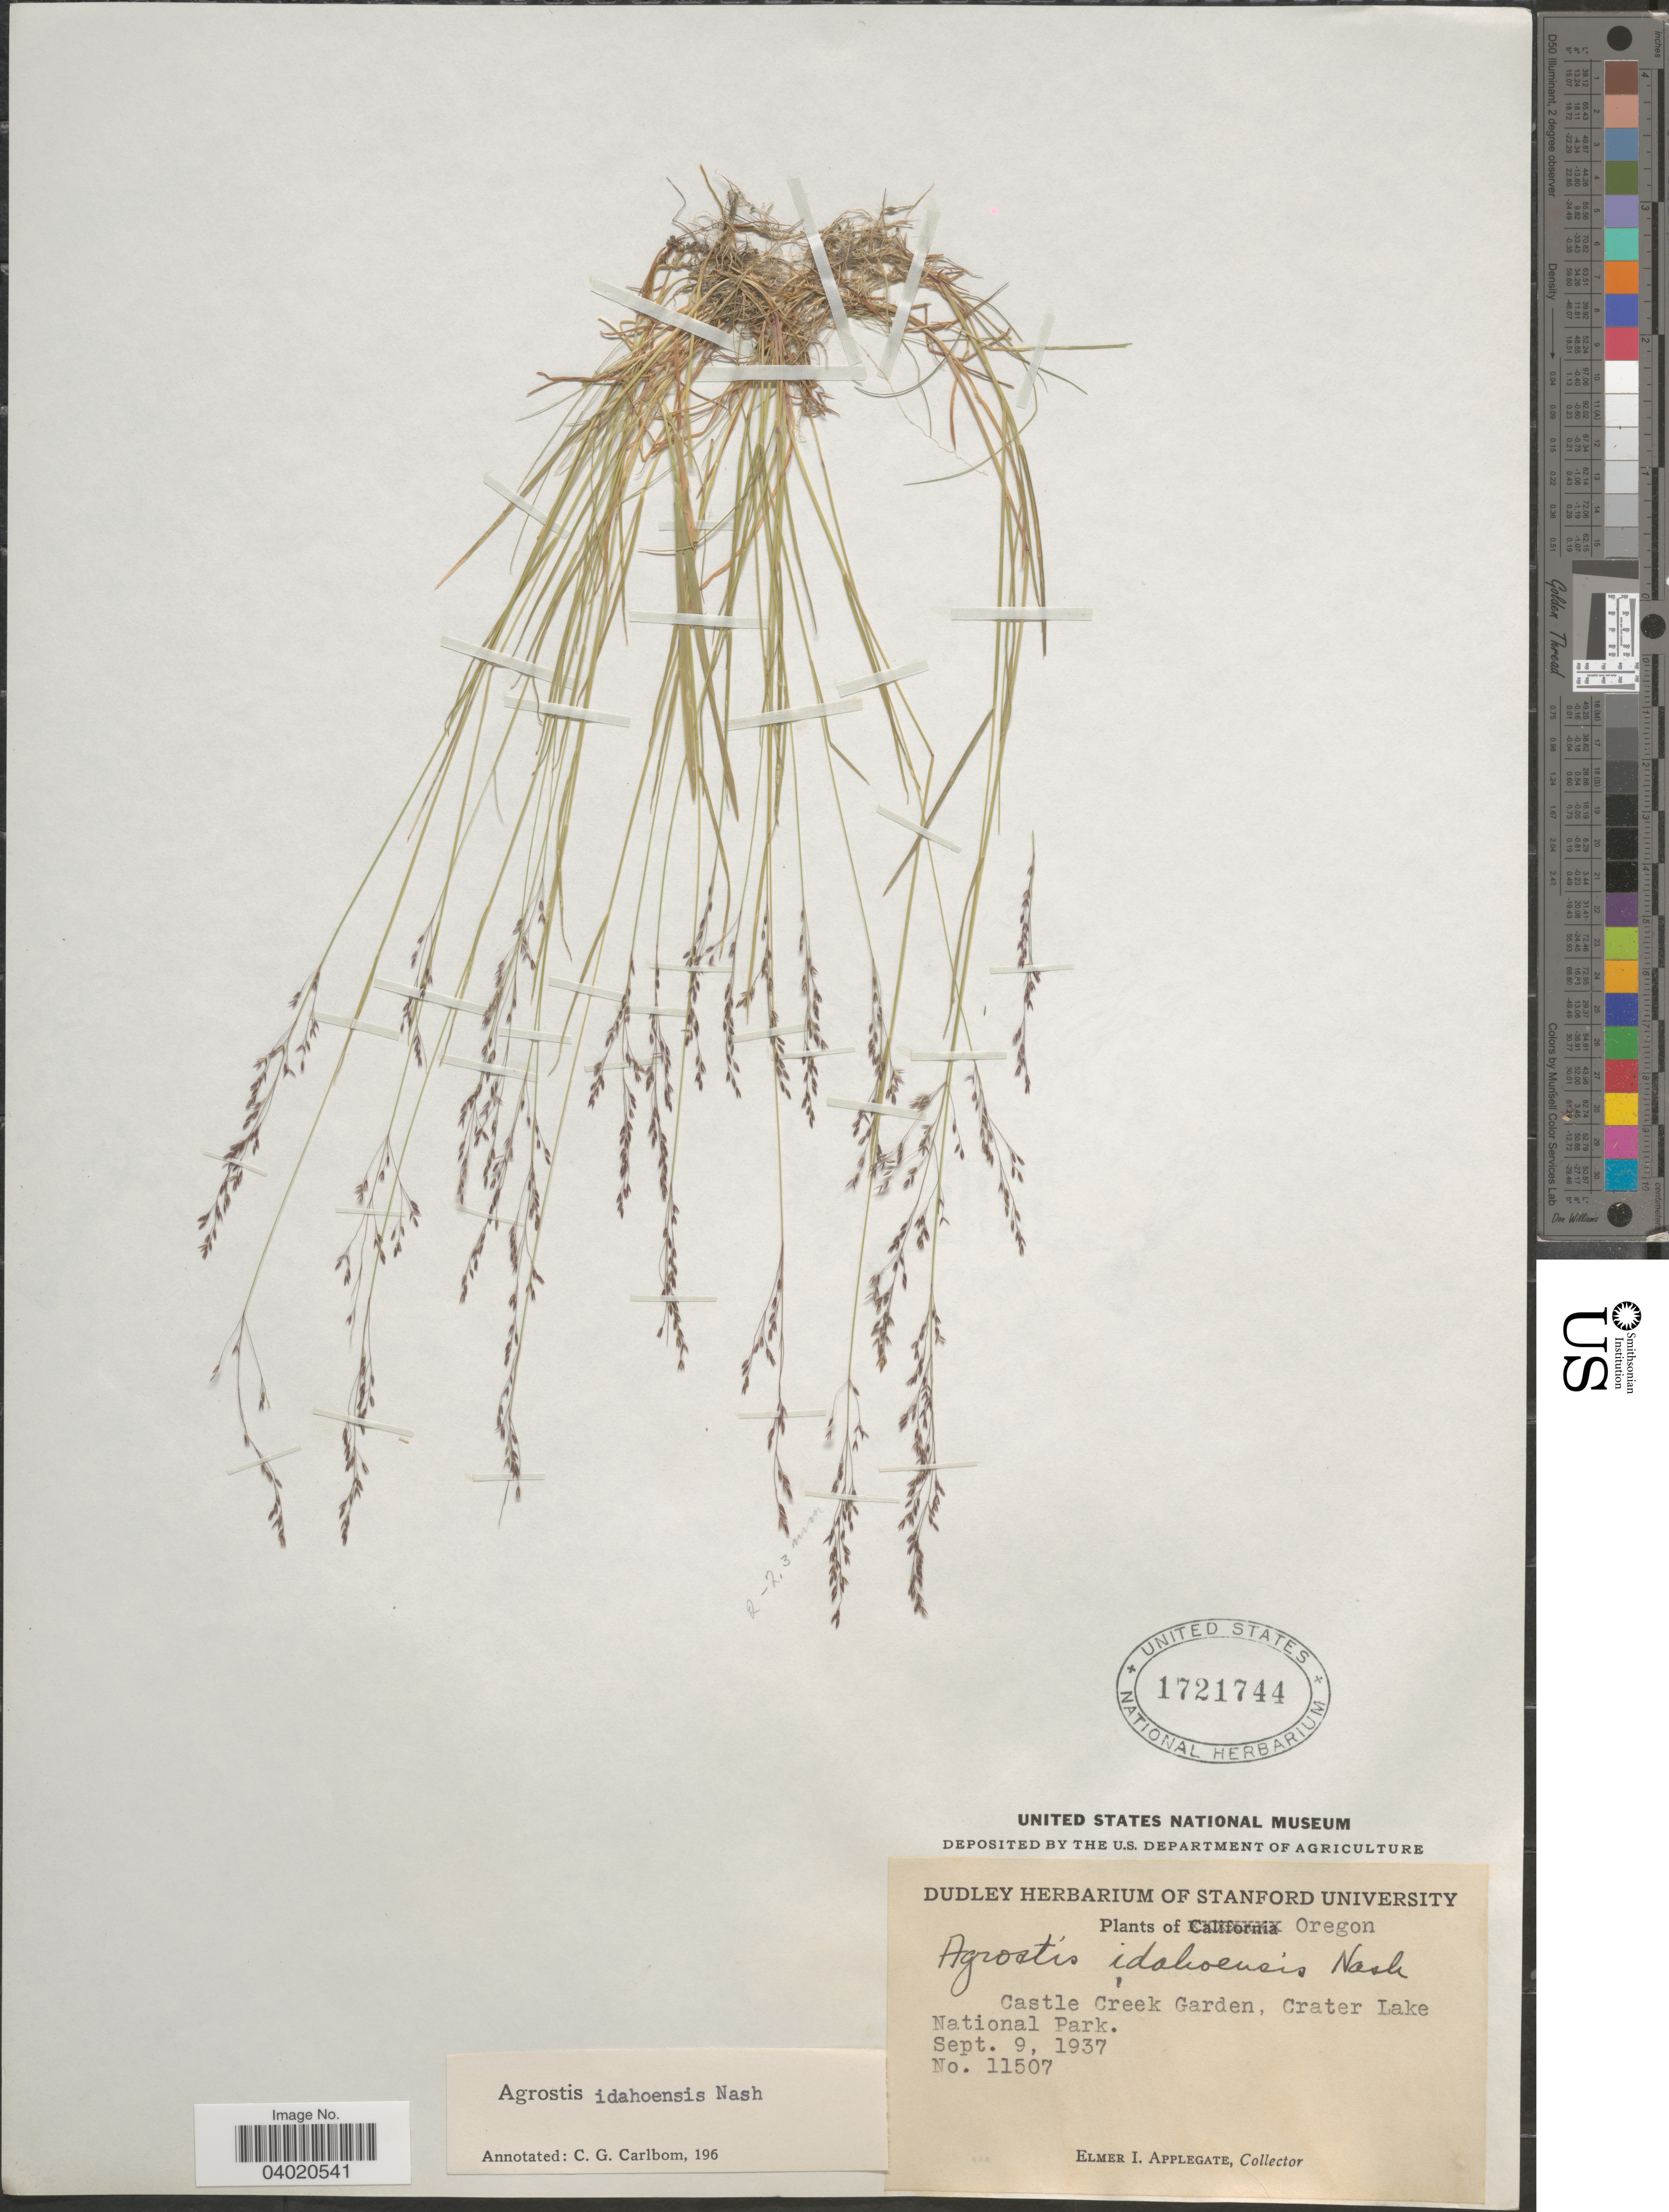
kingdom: Plantae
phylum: Tracheophyta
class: Liliopsida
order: Poales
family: Poaceae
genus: Agrostis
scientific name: Agrostis idahoensis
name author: Nash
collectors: E. I. Applegate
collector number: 11507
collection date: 1937-09-09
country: United States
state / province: Oregon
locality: Castle Creek Garden, Crater Lake National Park.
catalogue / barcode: US 1721744